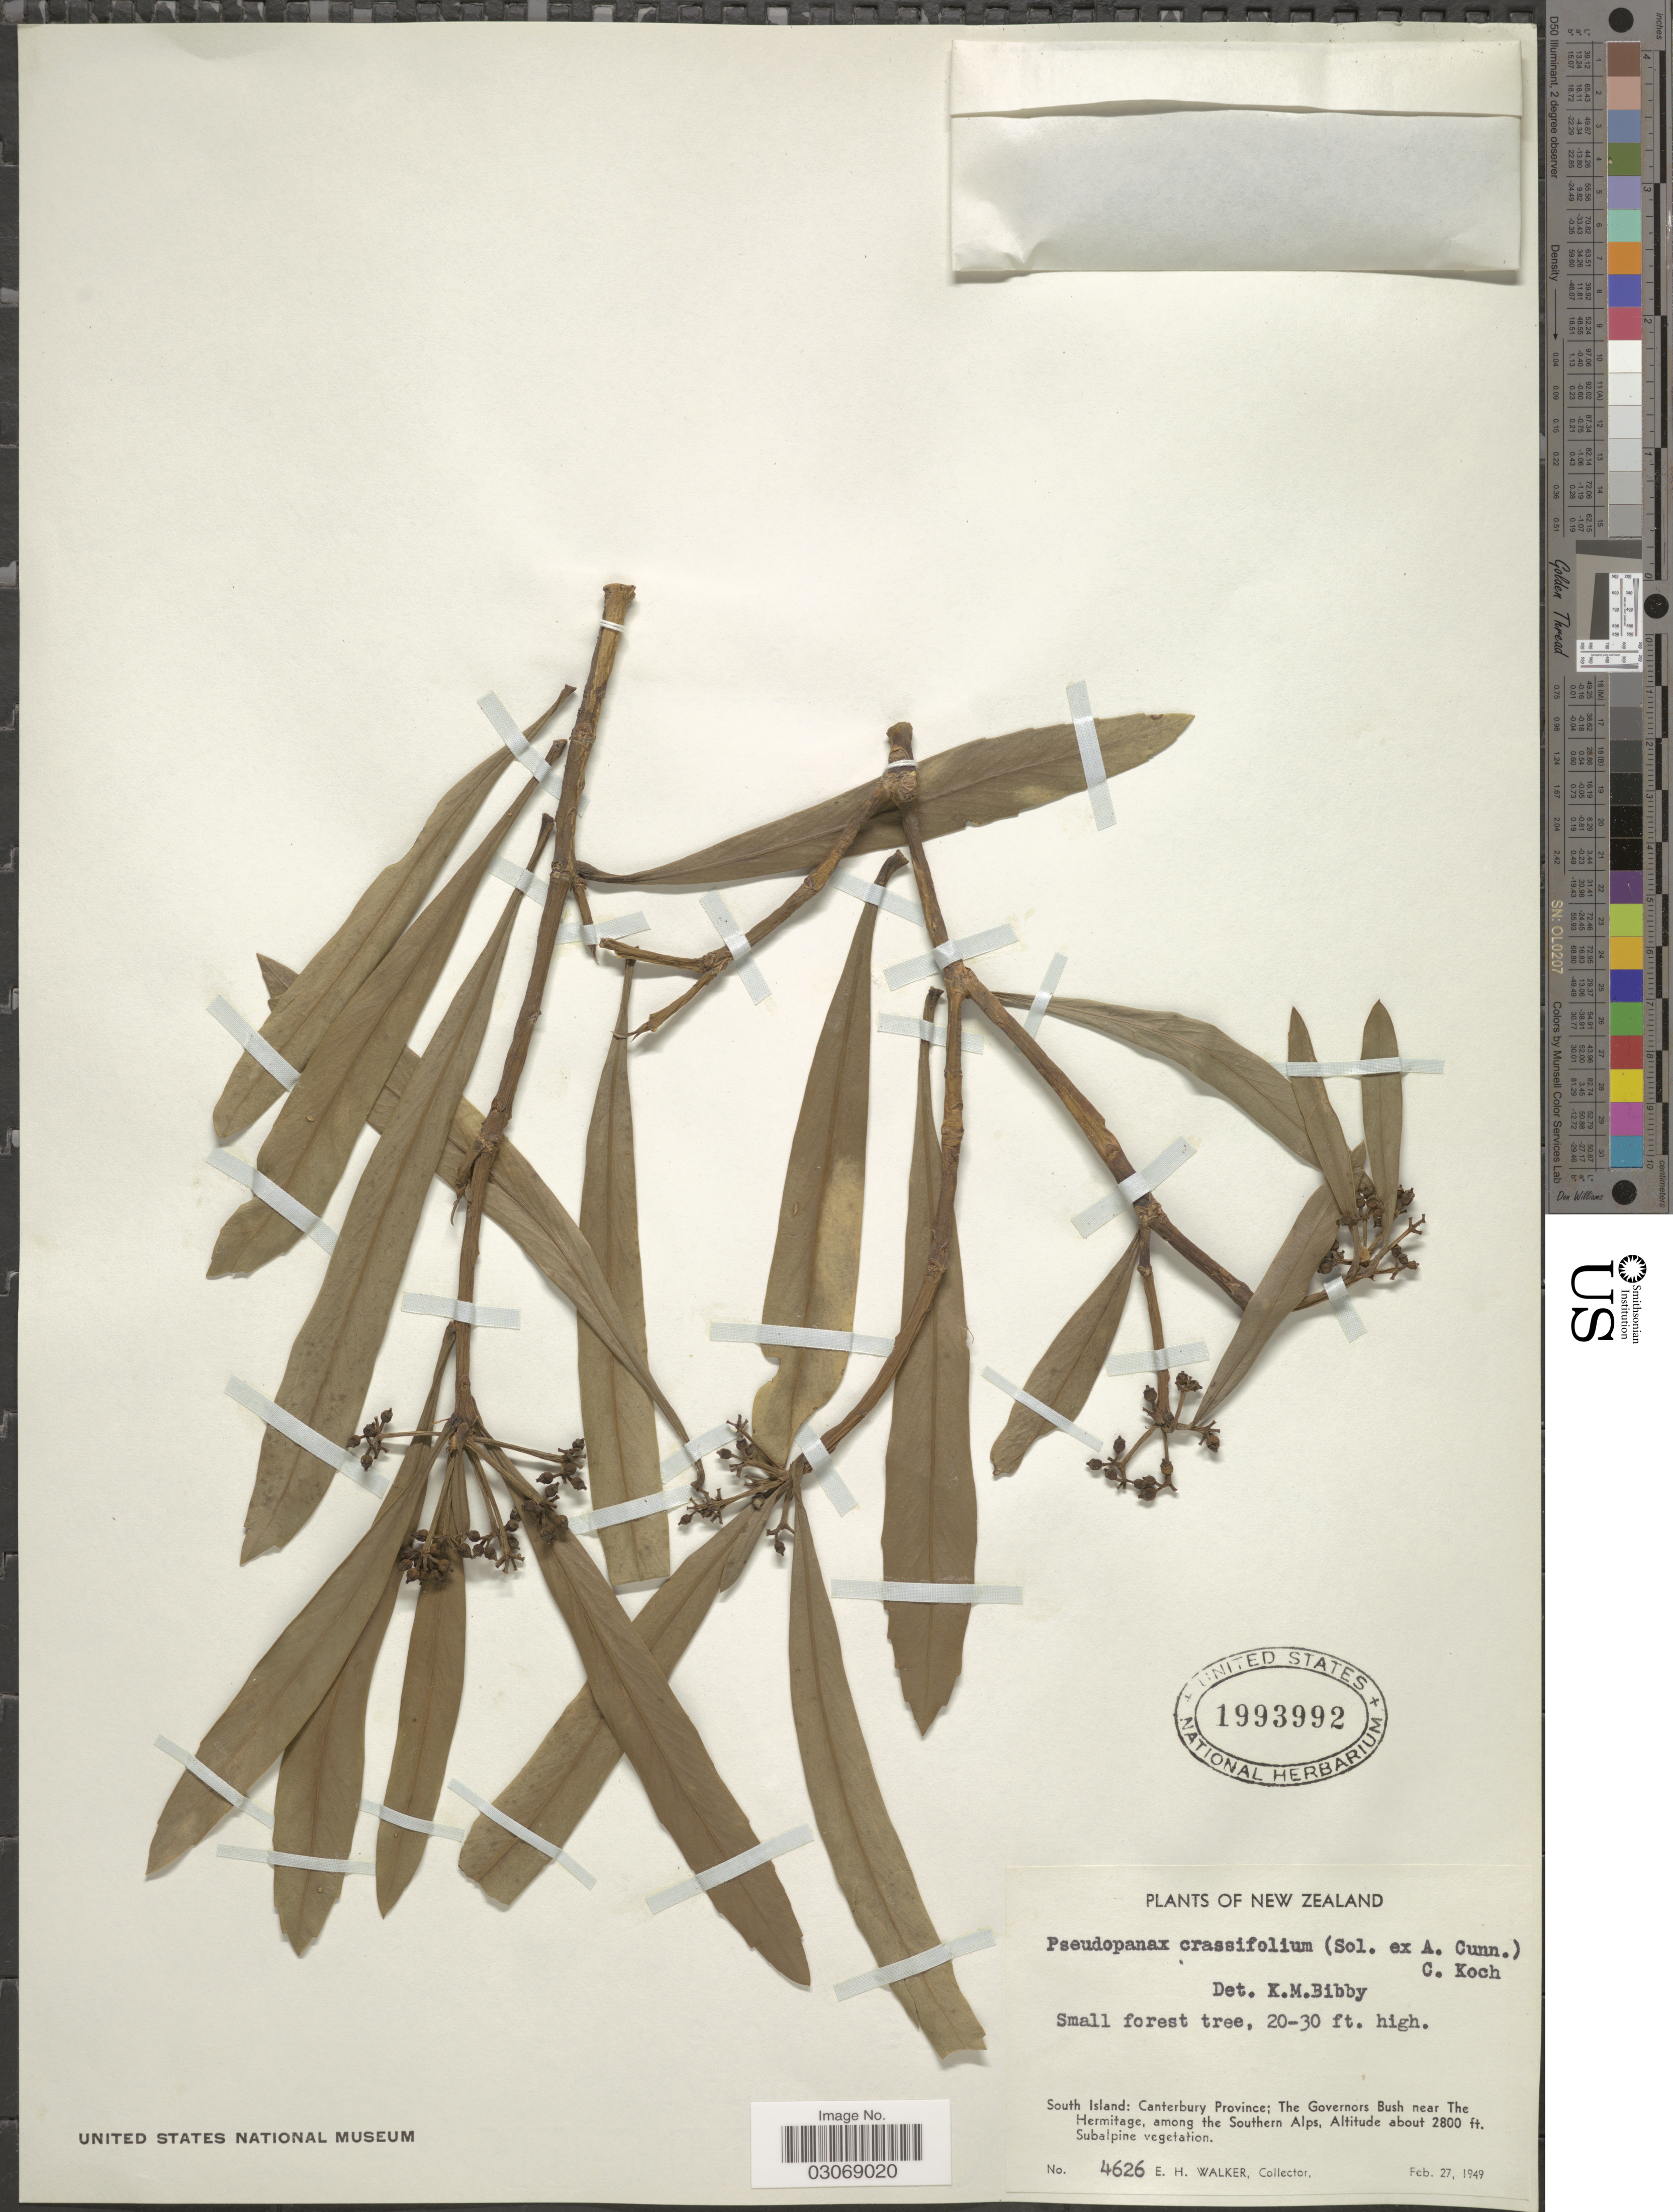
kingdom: Plantae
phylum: Tracheophyta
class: Magnoliopsida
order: Apiales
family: Araliaceae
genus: Pseudopanax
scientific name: Pseudopanax crassifolius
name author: (Sol. ex A. Cunn.) K. Koch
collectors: E. H. Walker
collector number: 4626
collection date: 1949-02-27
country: New Zealand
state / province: Canterbury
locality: South Island: The Governors Bush near the Hermitage, among the Southern Alps. Subalpine vegetation.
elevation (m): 853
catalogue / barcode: US 1993992